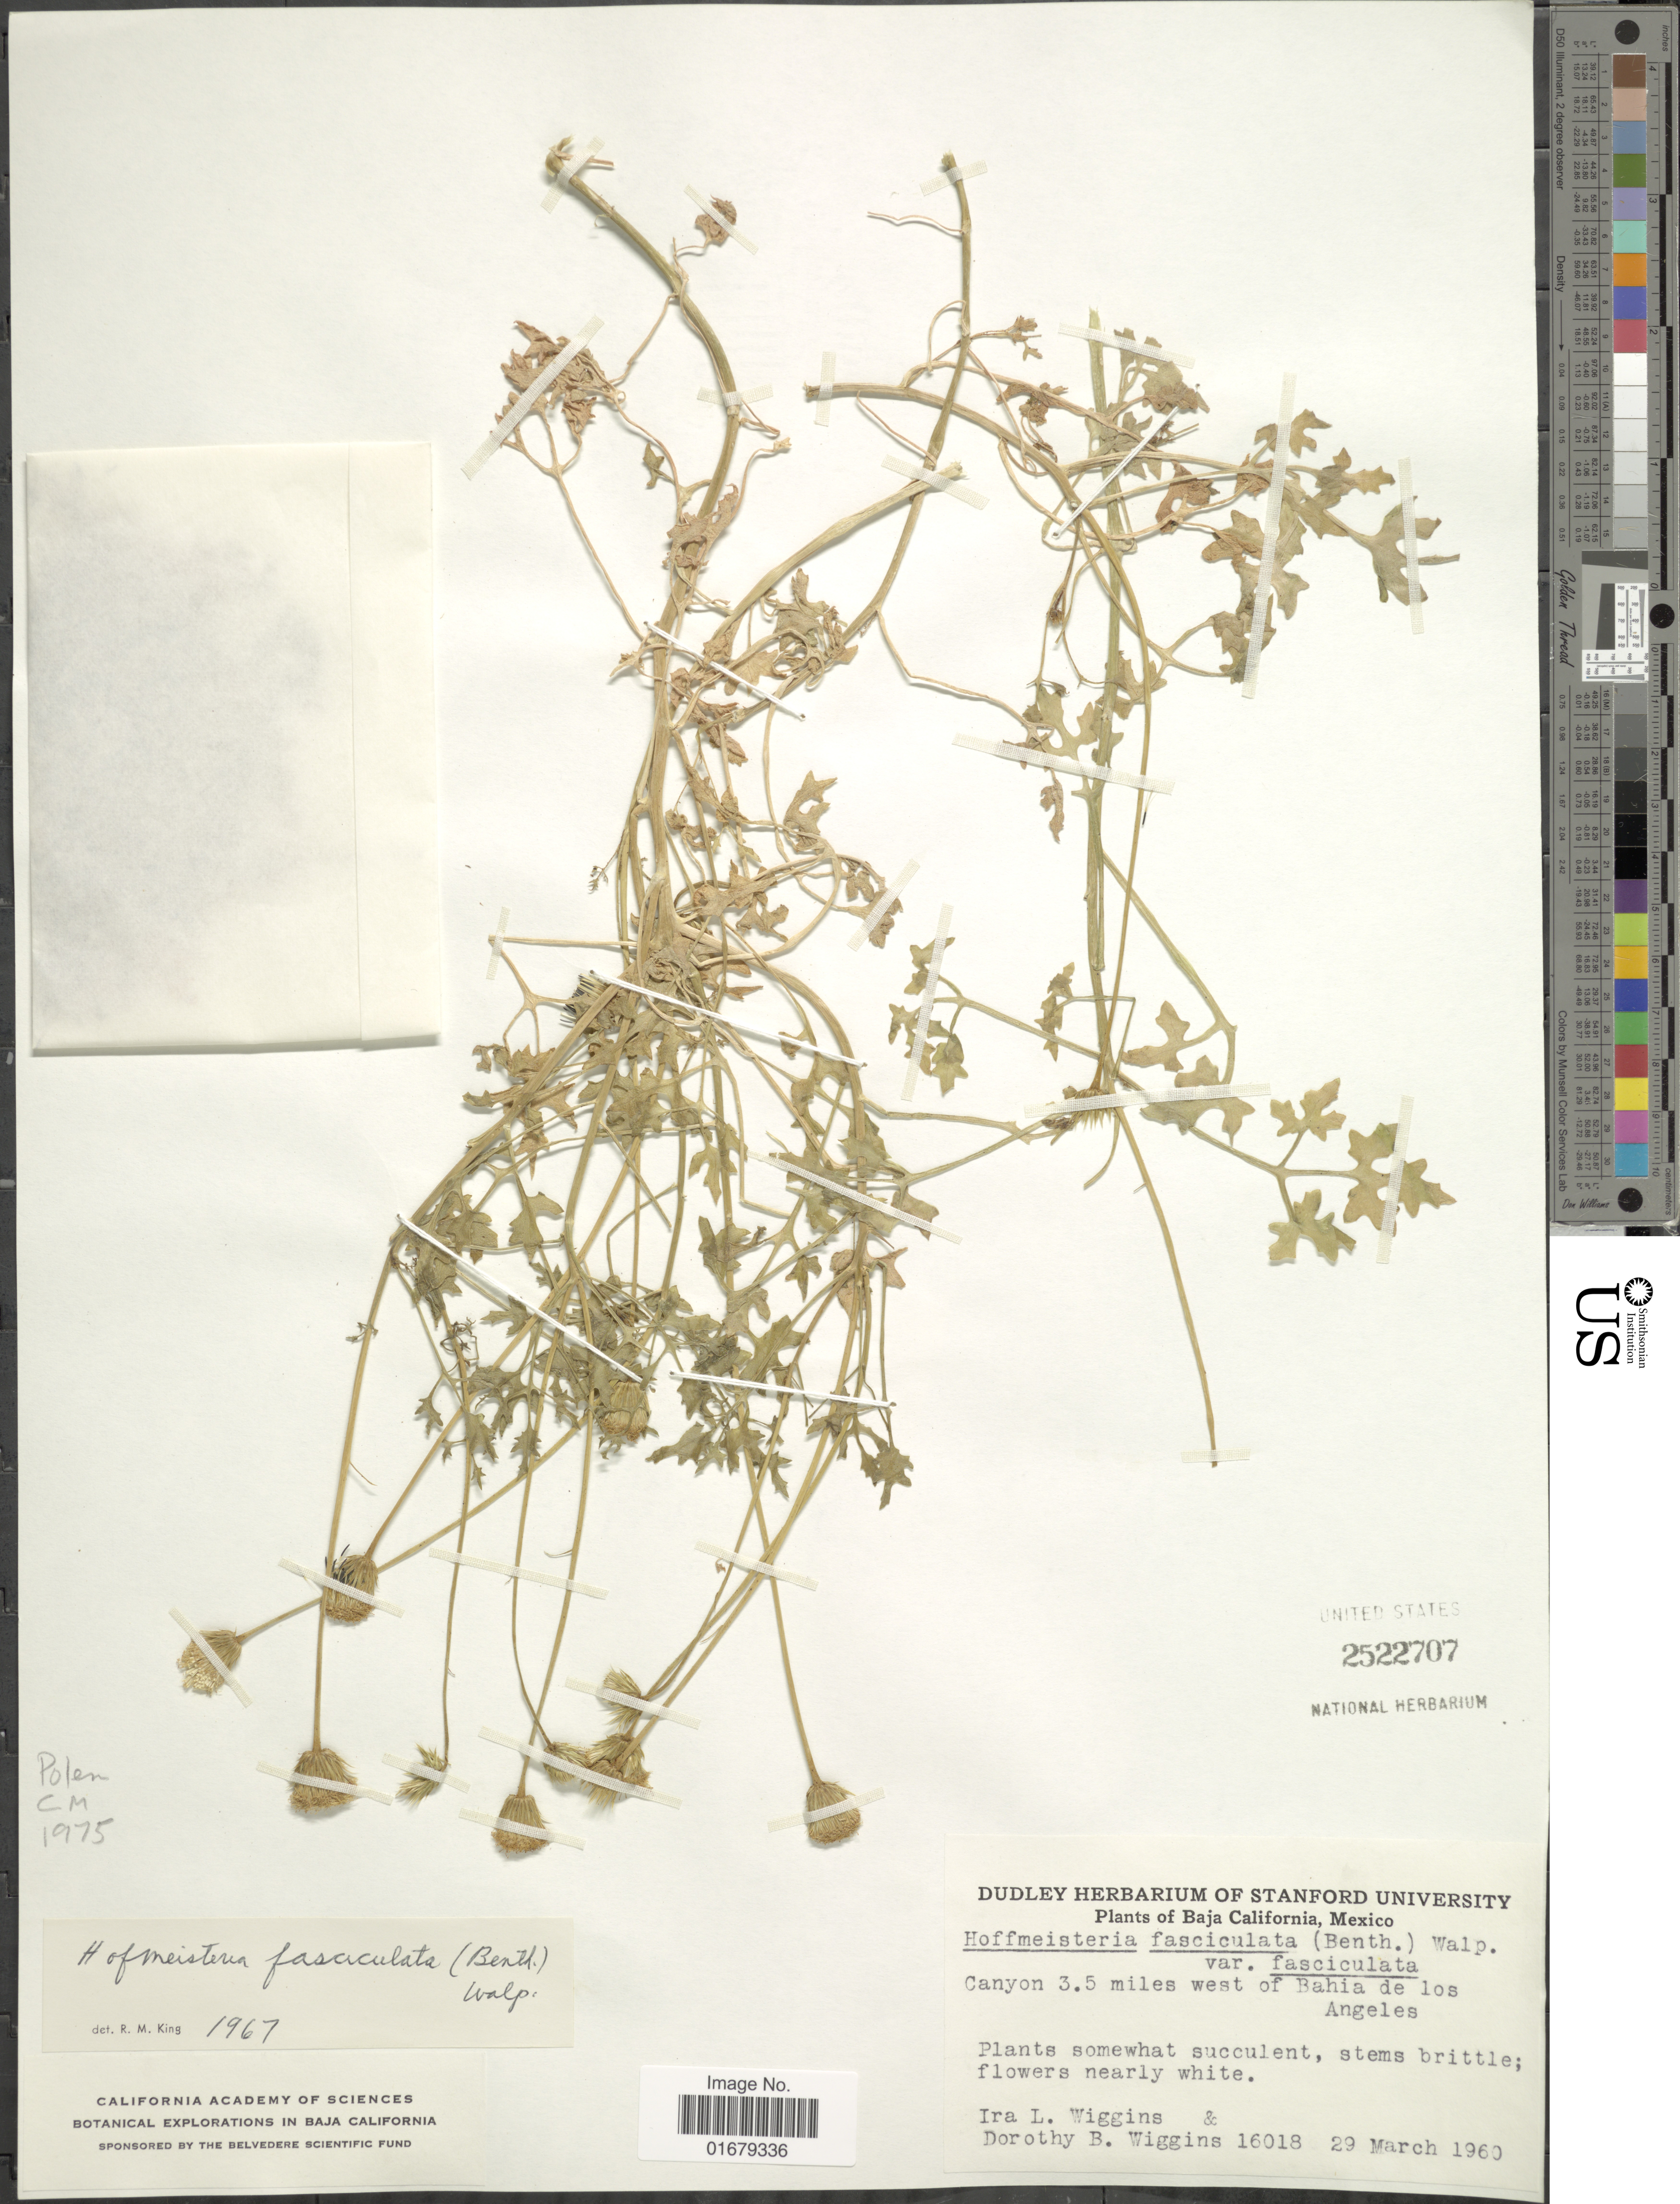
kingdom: Plantae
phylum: Tracheophyta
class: Magnoliopsida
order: Asterales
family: Asteraceae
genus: Hofmeisteria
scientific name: Hofmeisteria fasciculata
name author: (Benth.) Walp.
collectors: I. L. Wiggins & D. B. Wiggins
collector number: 16018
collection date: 1960-03-29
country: Mexico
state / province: Baja California Sur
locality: Canyon 3.5 miles west of Bahia de los Angeles.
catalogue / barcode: US 2522707